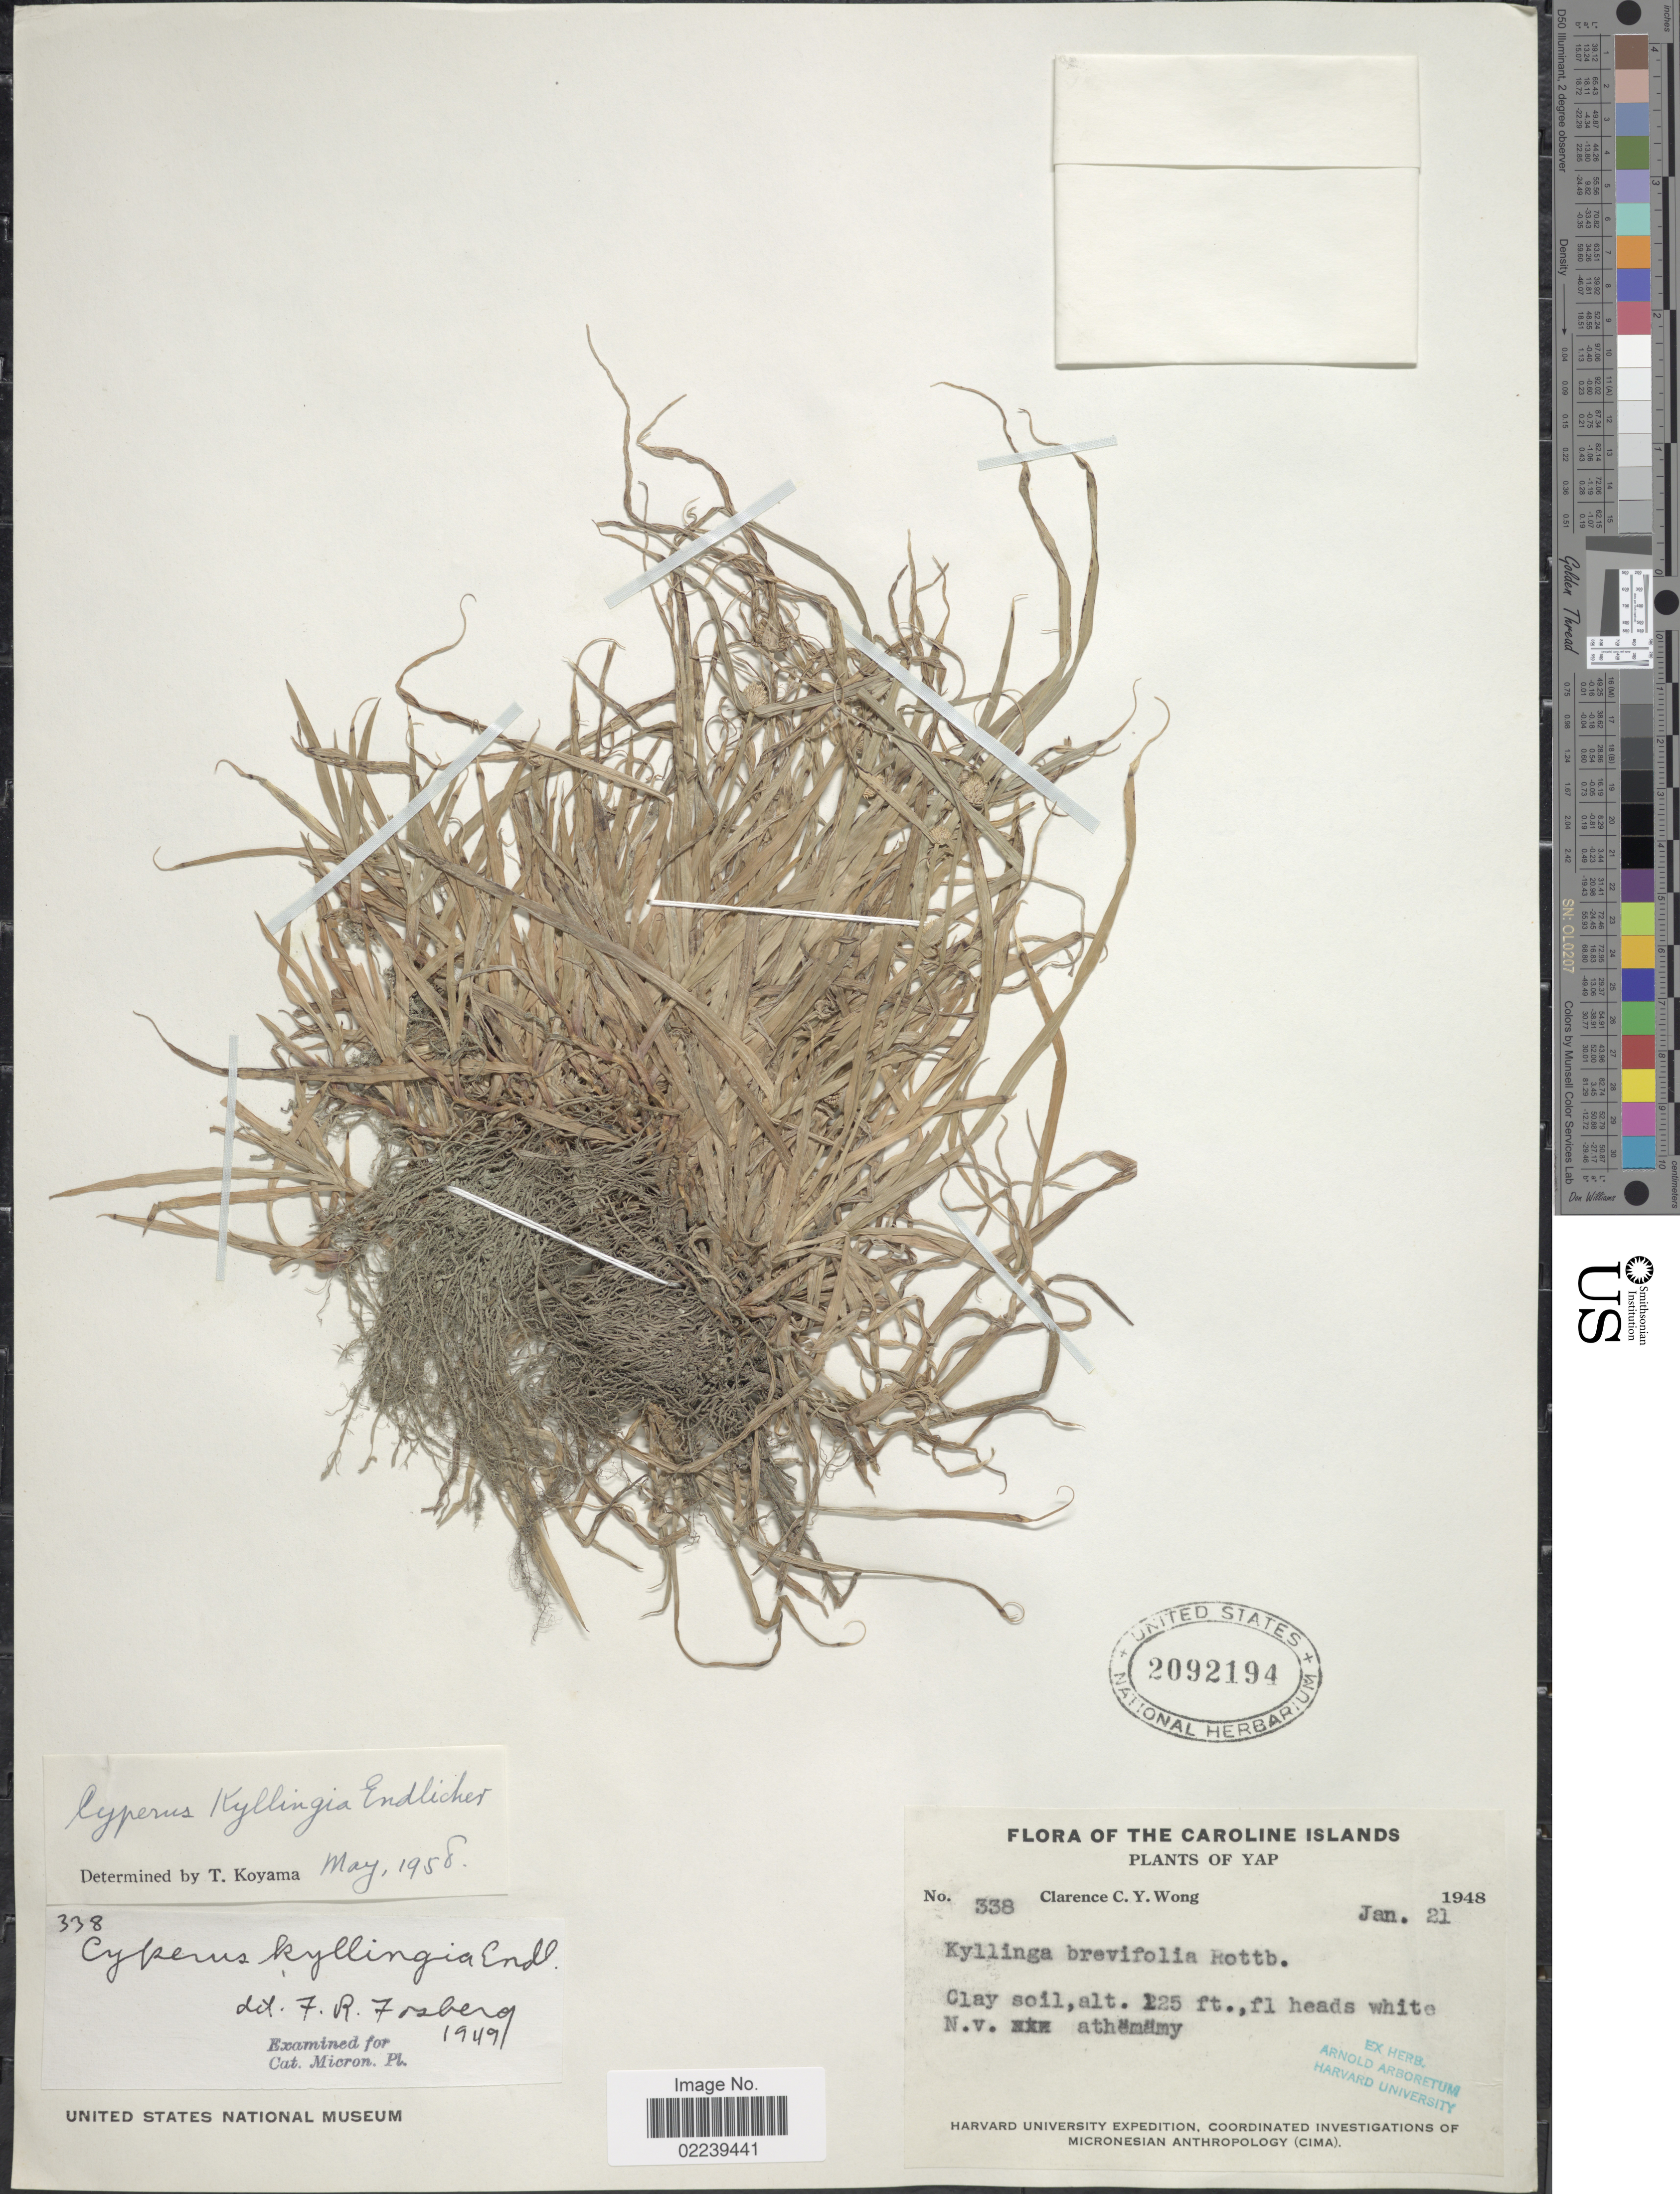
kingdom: Plantae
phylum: Tracheophyta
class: Liliopsida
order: Poales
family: Cyperaceae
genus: Cyperus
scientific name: Cyperus mindorensis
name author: (Steud.) Huygh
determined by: Strong, M. T., (US), Smithsonian Institution - National Museum of Natural History (UNITED STATES)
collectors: C. Y. C. Wong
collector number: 338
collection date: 1948-01-21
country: Micronesia, Federated States of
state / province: Yap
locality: The Caroline Islands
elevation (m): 38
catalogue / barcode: US 2092194